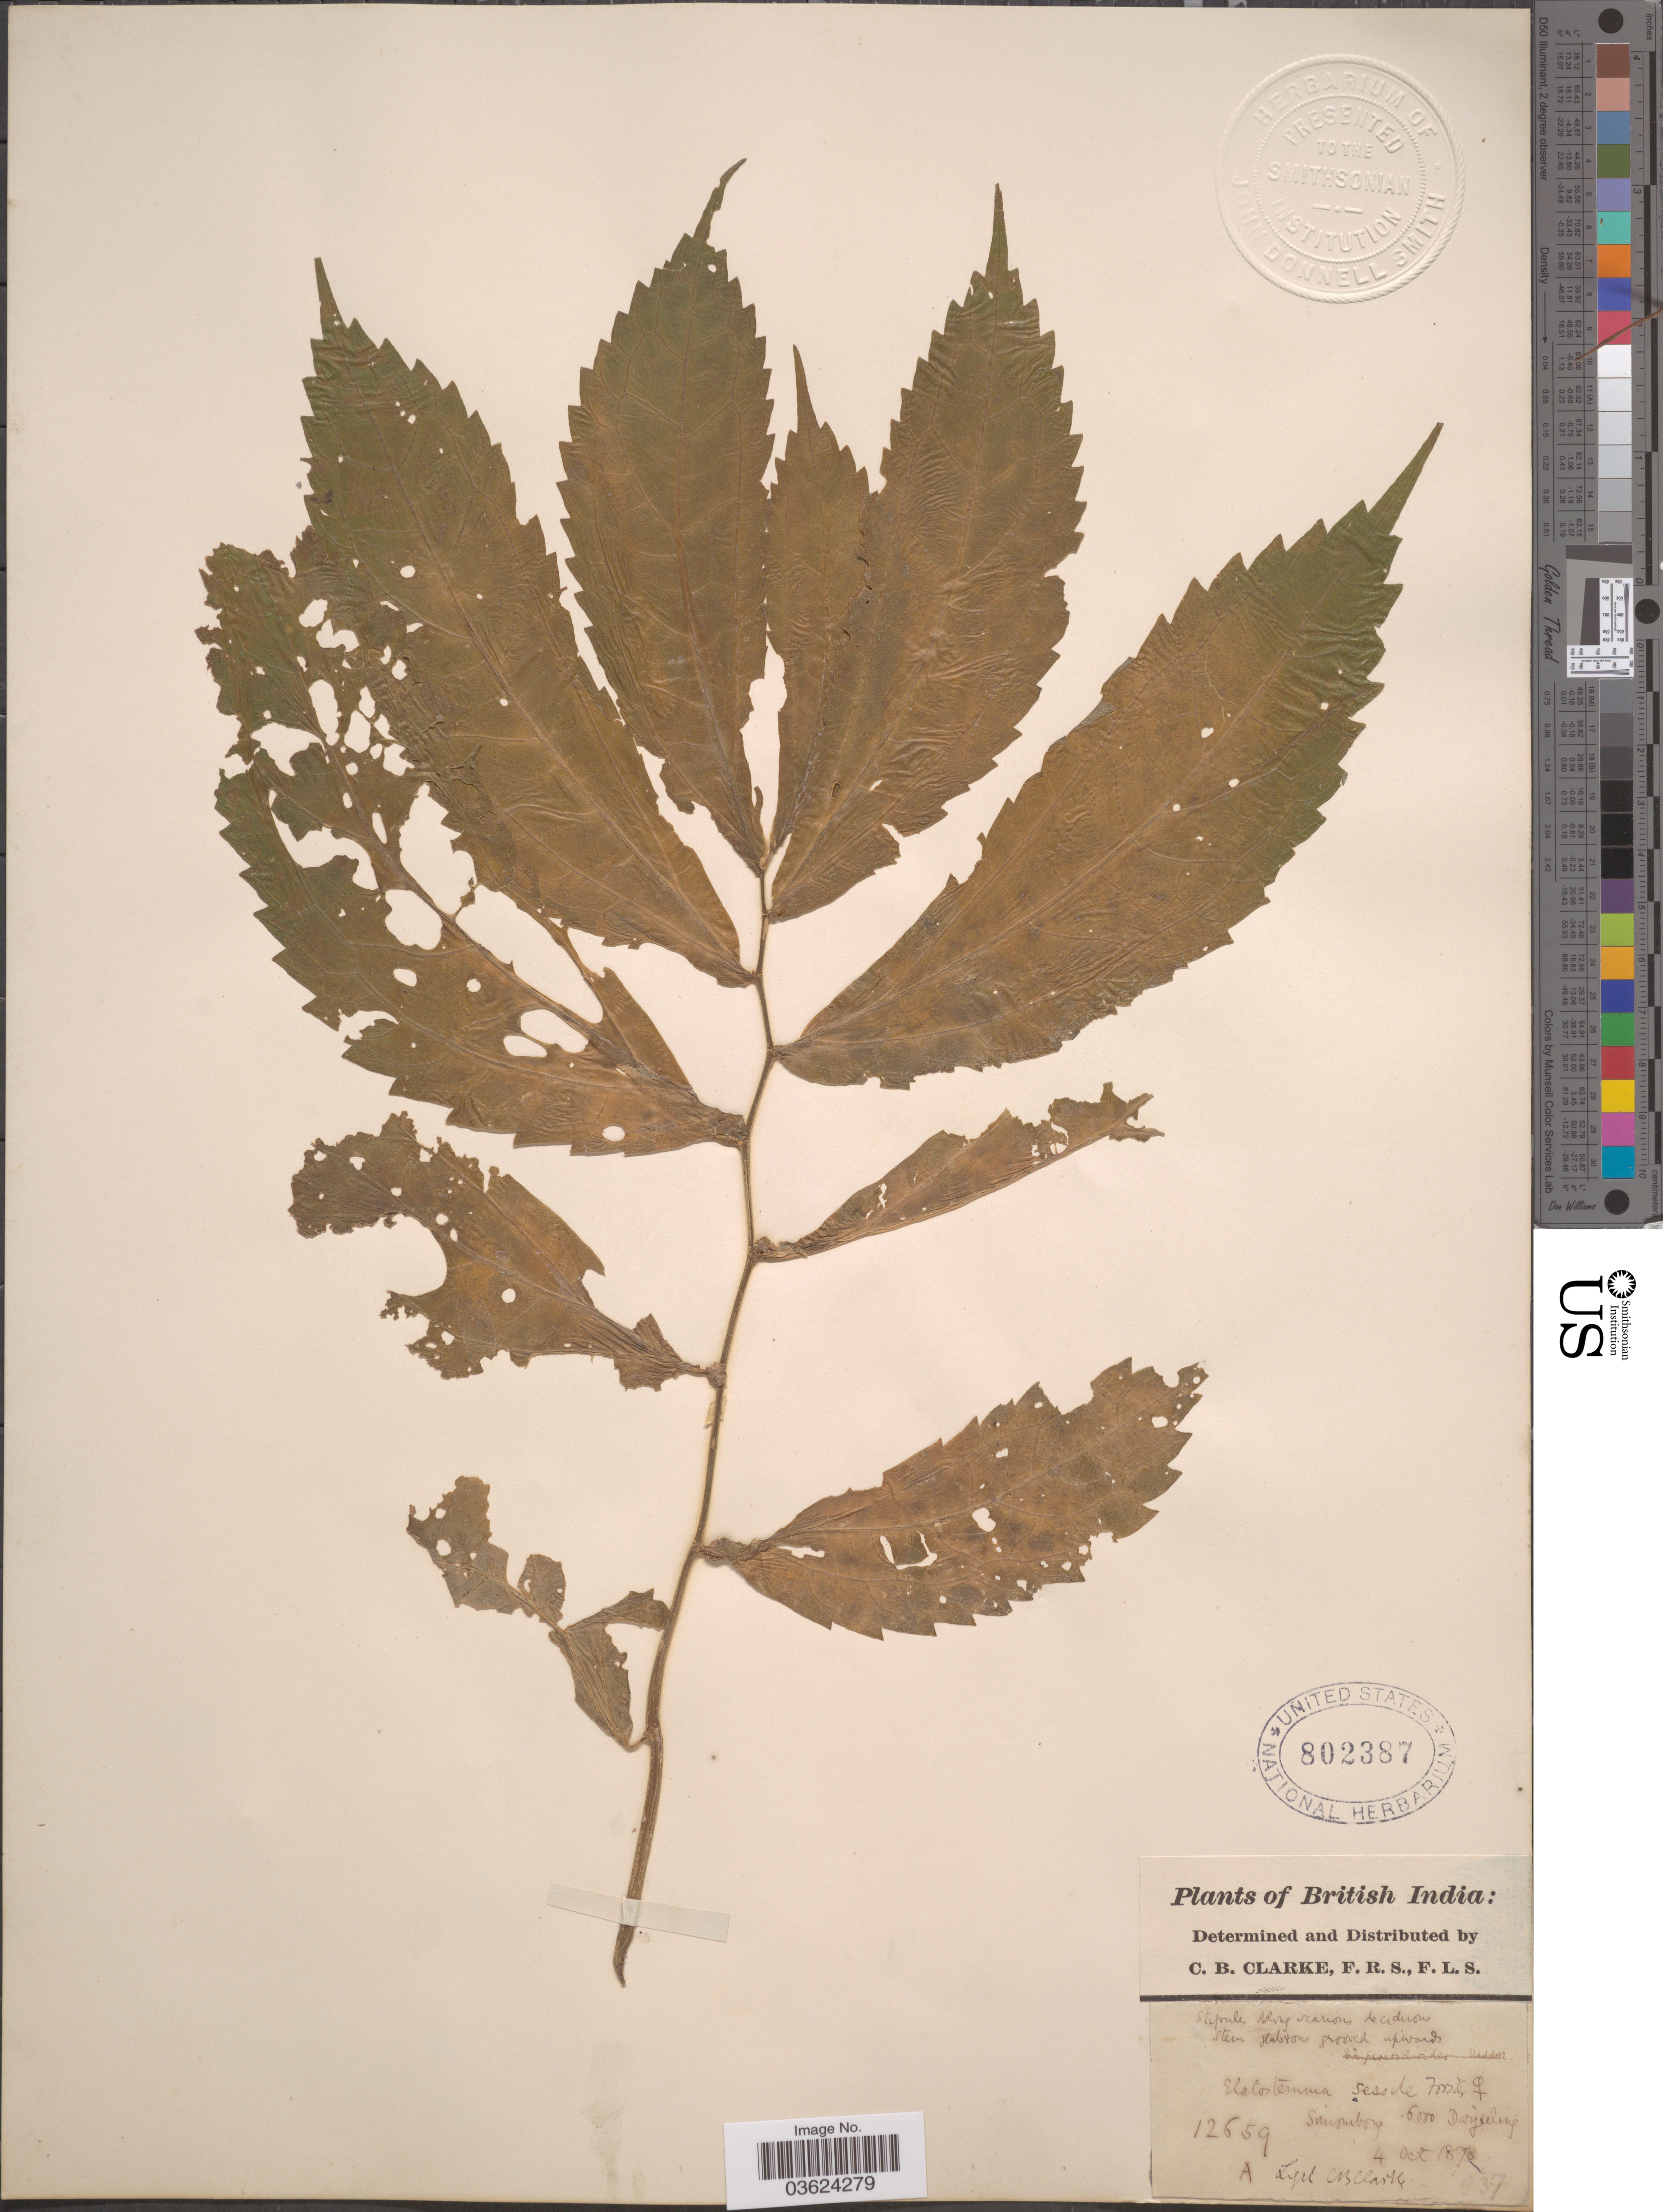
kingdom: Plantae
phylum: Tracheophyta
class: Magnoliopsida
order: Rosales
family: Urticaceae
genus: Elatostema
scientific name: Elatostema sessile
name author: J.R. Forst. & G. Forst.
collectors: C. B. Clarke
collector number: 12659A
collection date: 1870-10-04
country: India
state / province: West Bengal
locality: British India. Suripubong [interpreted]. Darjeeling.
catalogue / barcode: US 802387